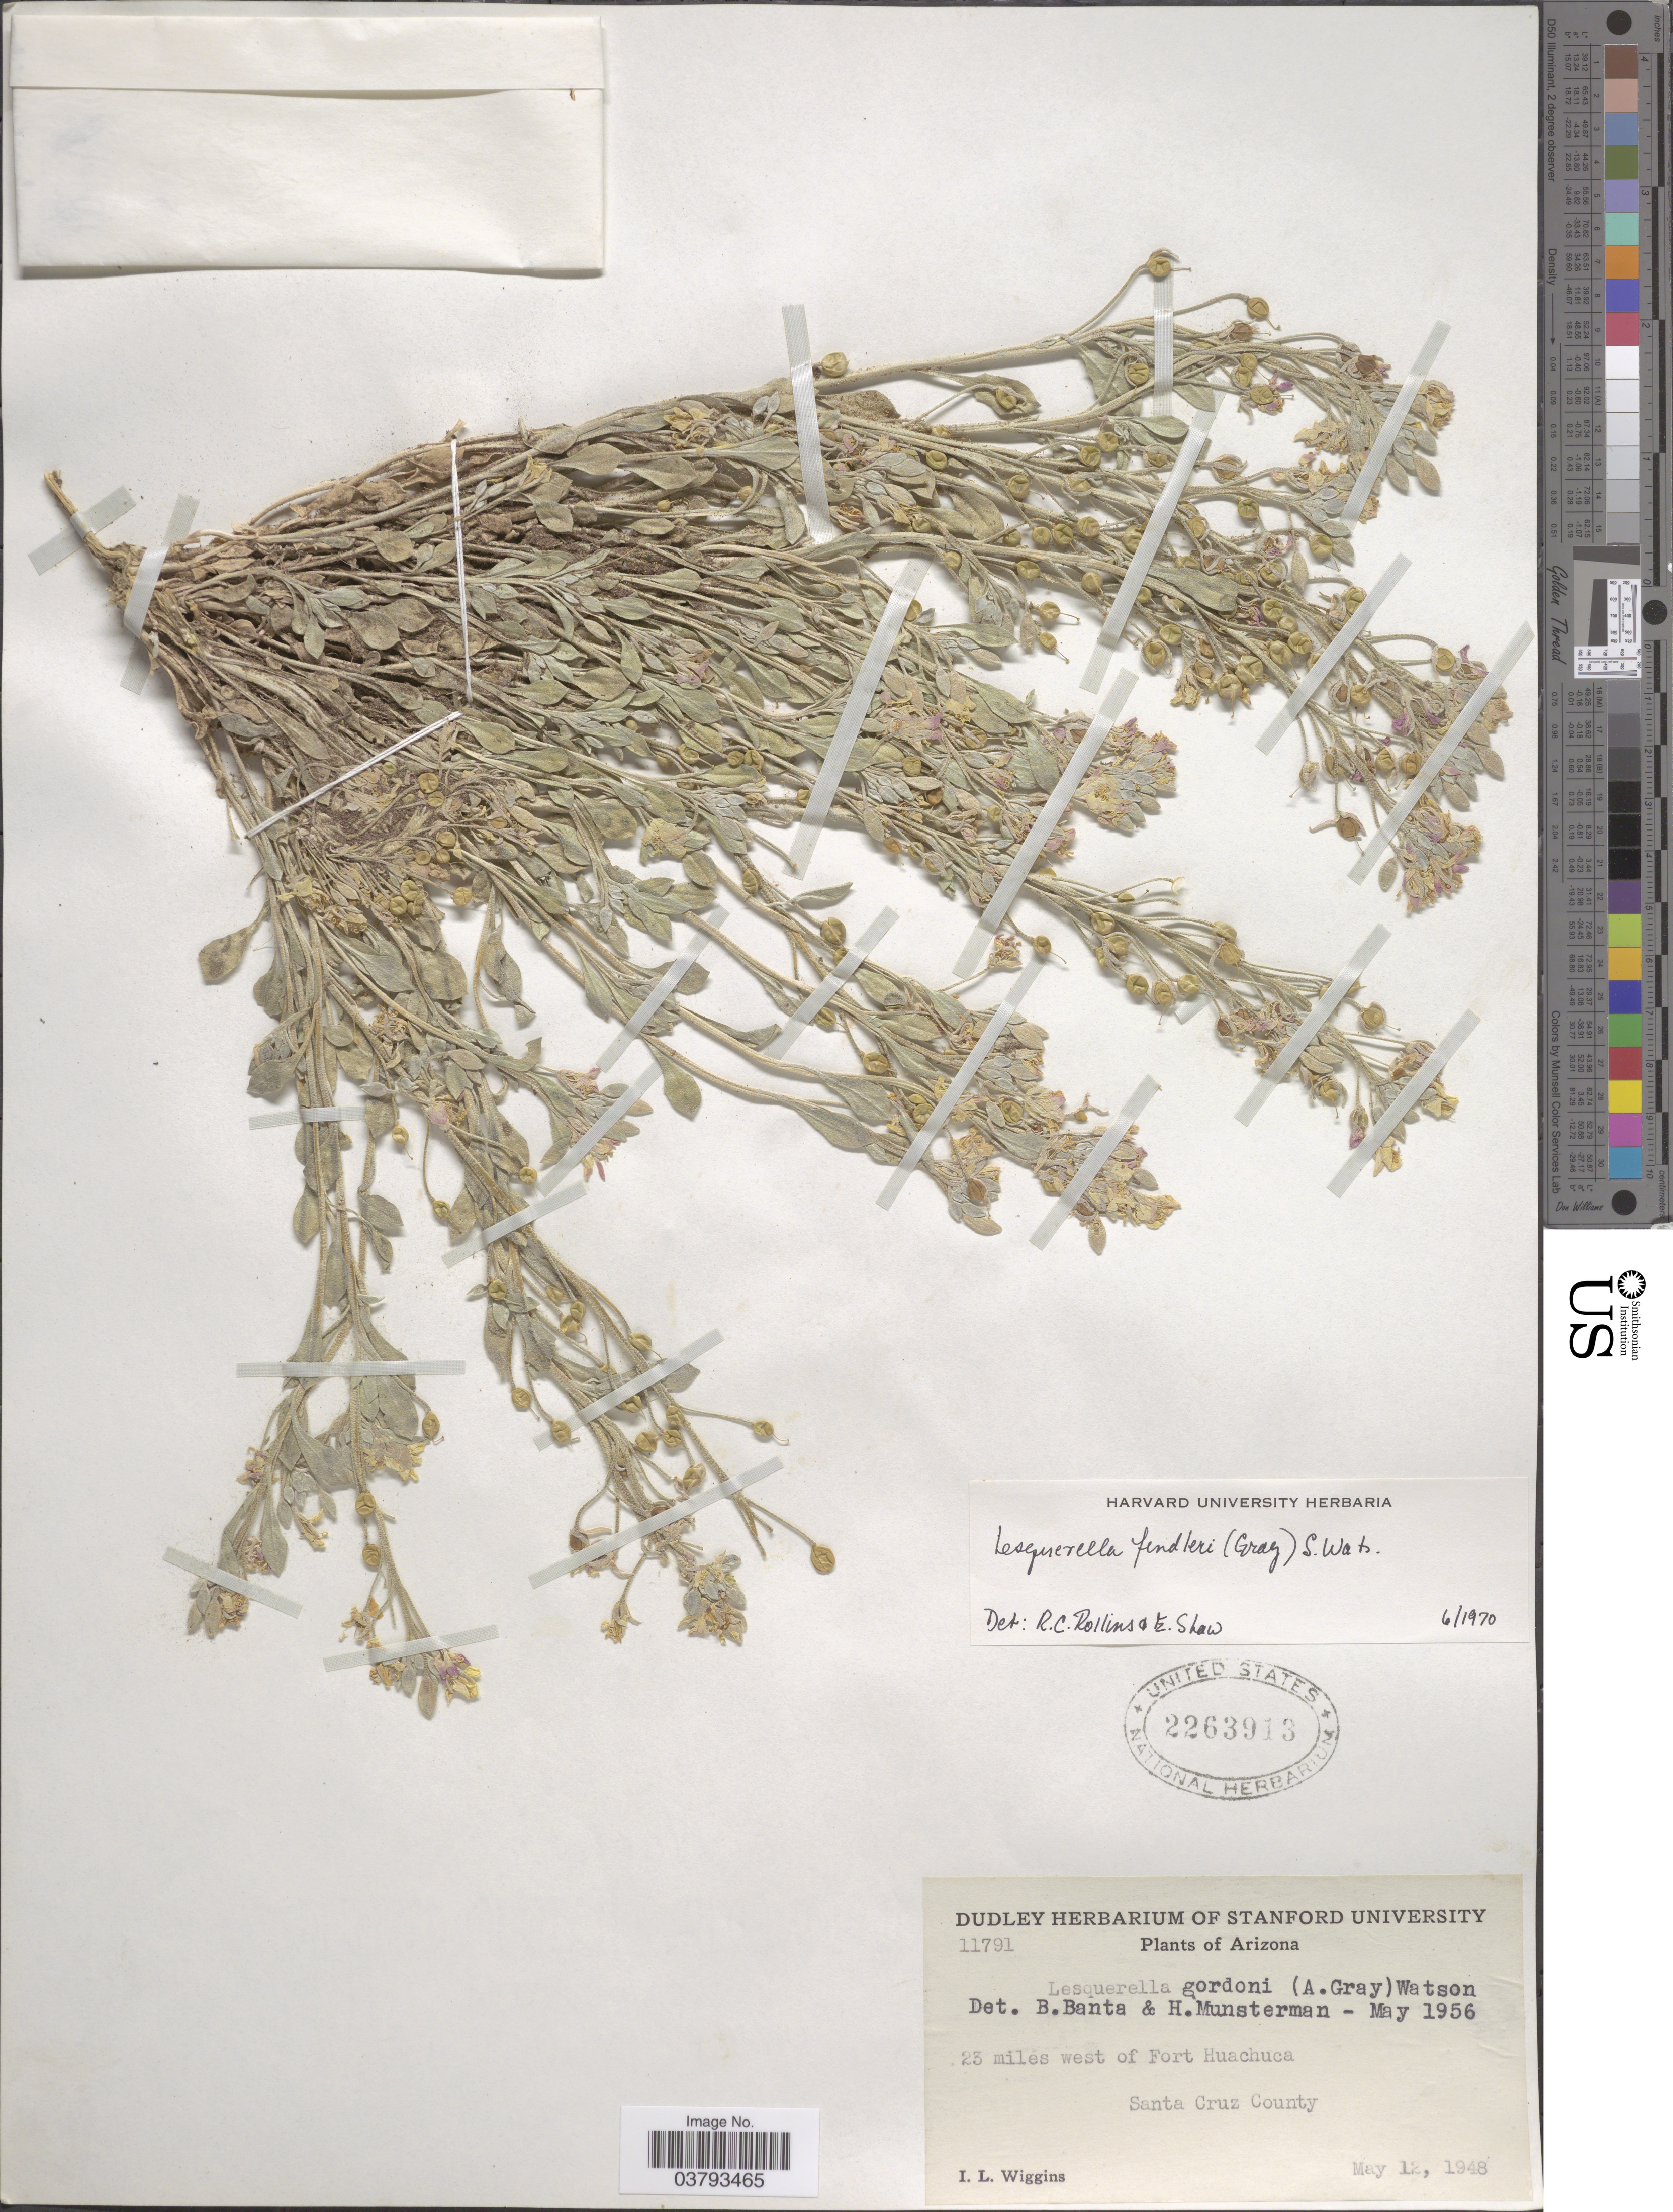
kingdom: Plantae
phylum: Tracheophyta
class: Magnoliopsida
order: Brassicales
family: Brassicaceae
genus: Lesquerella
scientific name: Lesquerella fendleri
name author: (A. Gray) S. Watson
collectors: I. L. Wiggins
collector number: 11791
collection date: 1948-05-12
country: United States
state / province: Arizona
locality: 23 miles west of Fort Huachuca. Santa Cruz County.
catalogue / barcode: US 2263913